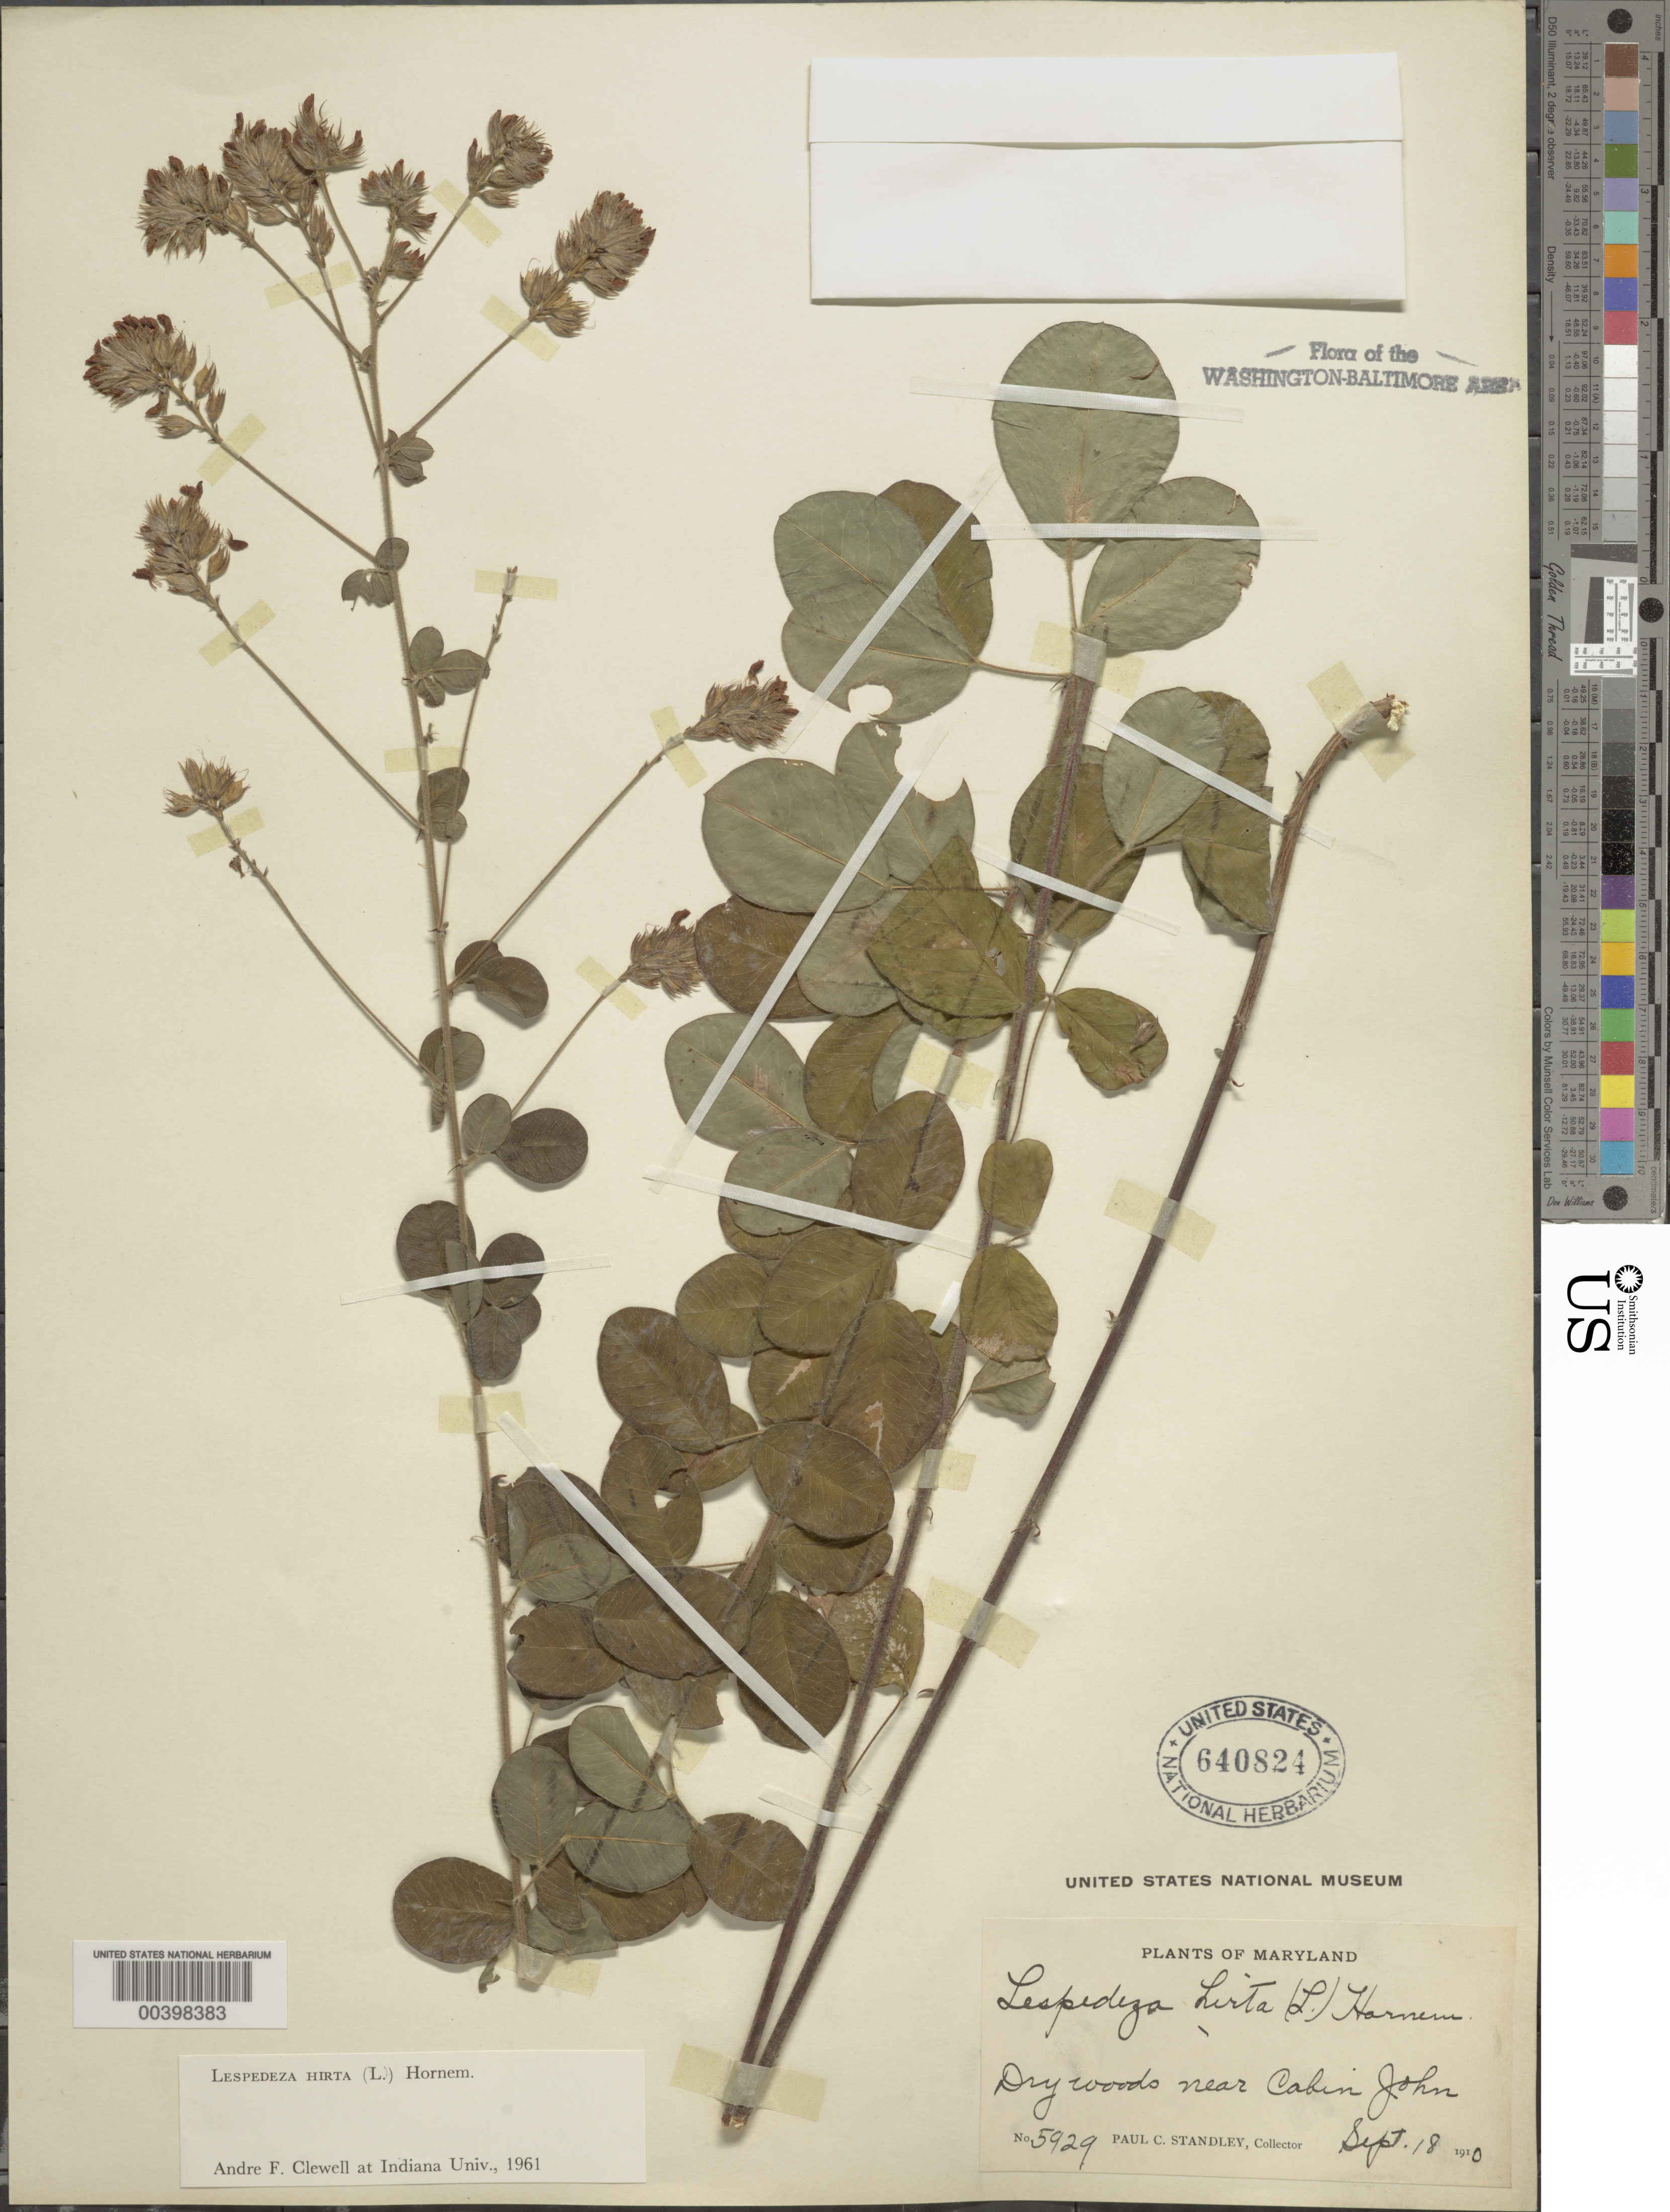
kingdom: Plantae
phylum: Tracheophyta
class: Magnoliopsida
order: Fabales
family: Fabaceae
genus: Lespedeza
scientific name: Lespedeza hirta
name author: (L.) Hornem.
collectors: P. C. Standley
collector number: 5929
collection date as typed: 18 Sep 1910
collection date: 1910-09-18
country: United States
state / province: Maryland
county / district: Montgomery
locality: Near Cabin John C. & O. Canal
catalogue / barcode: US 640824